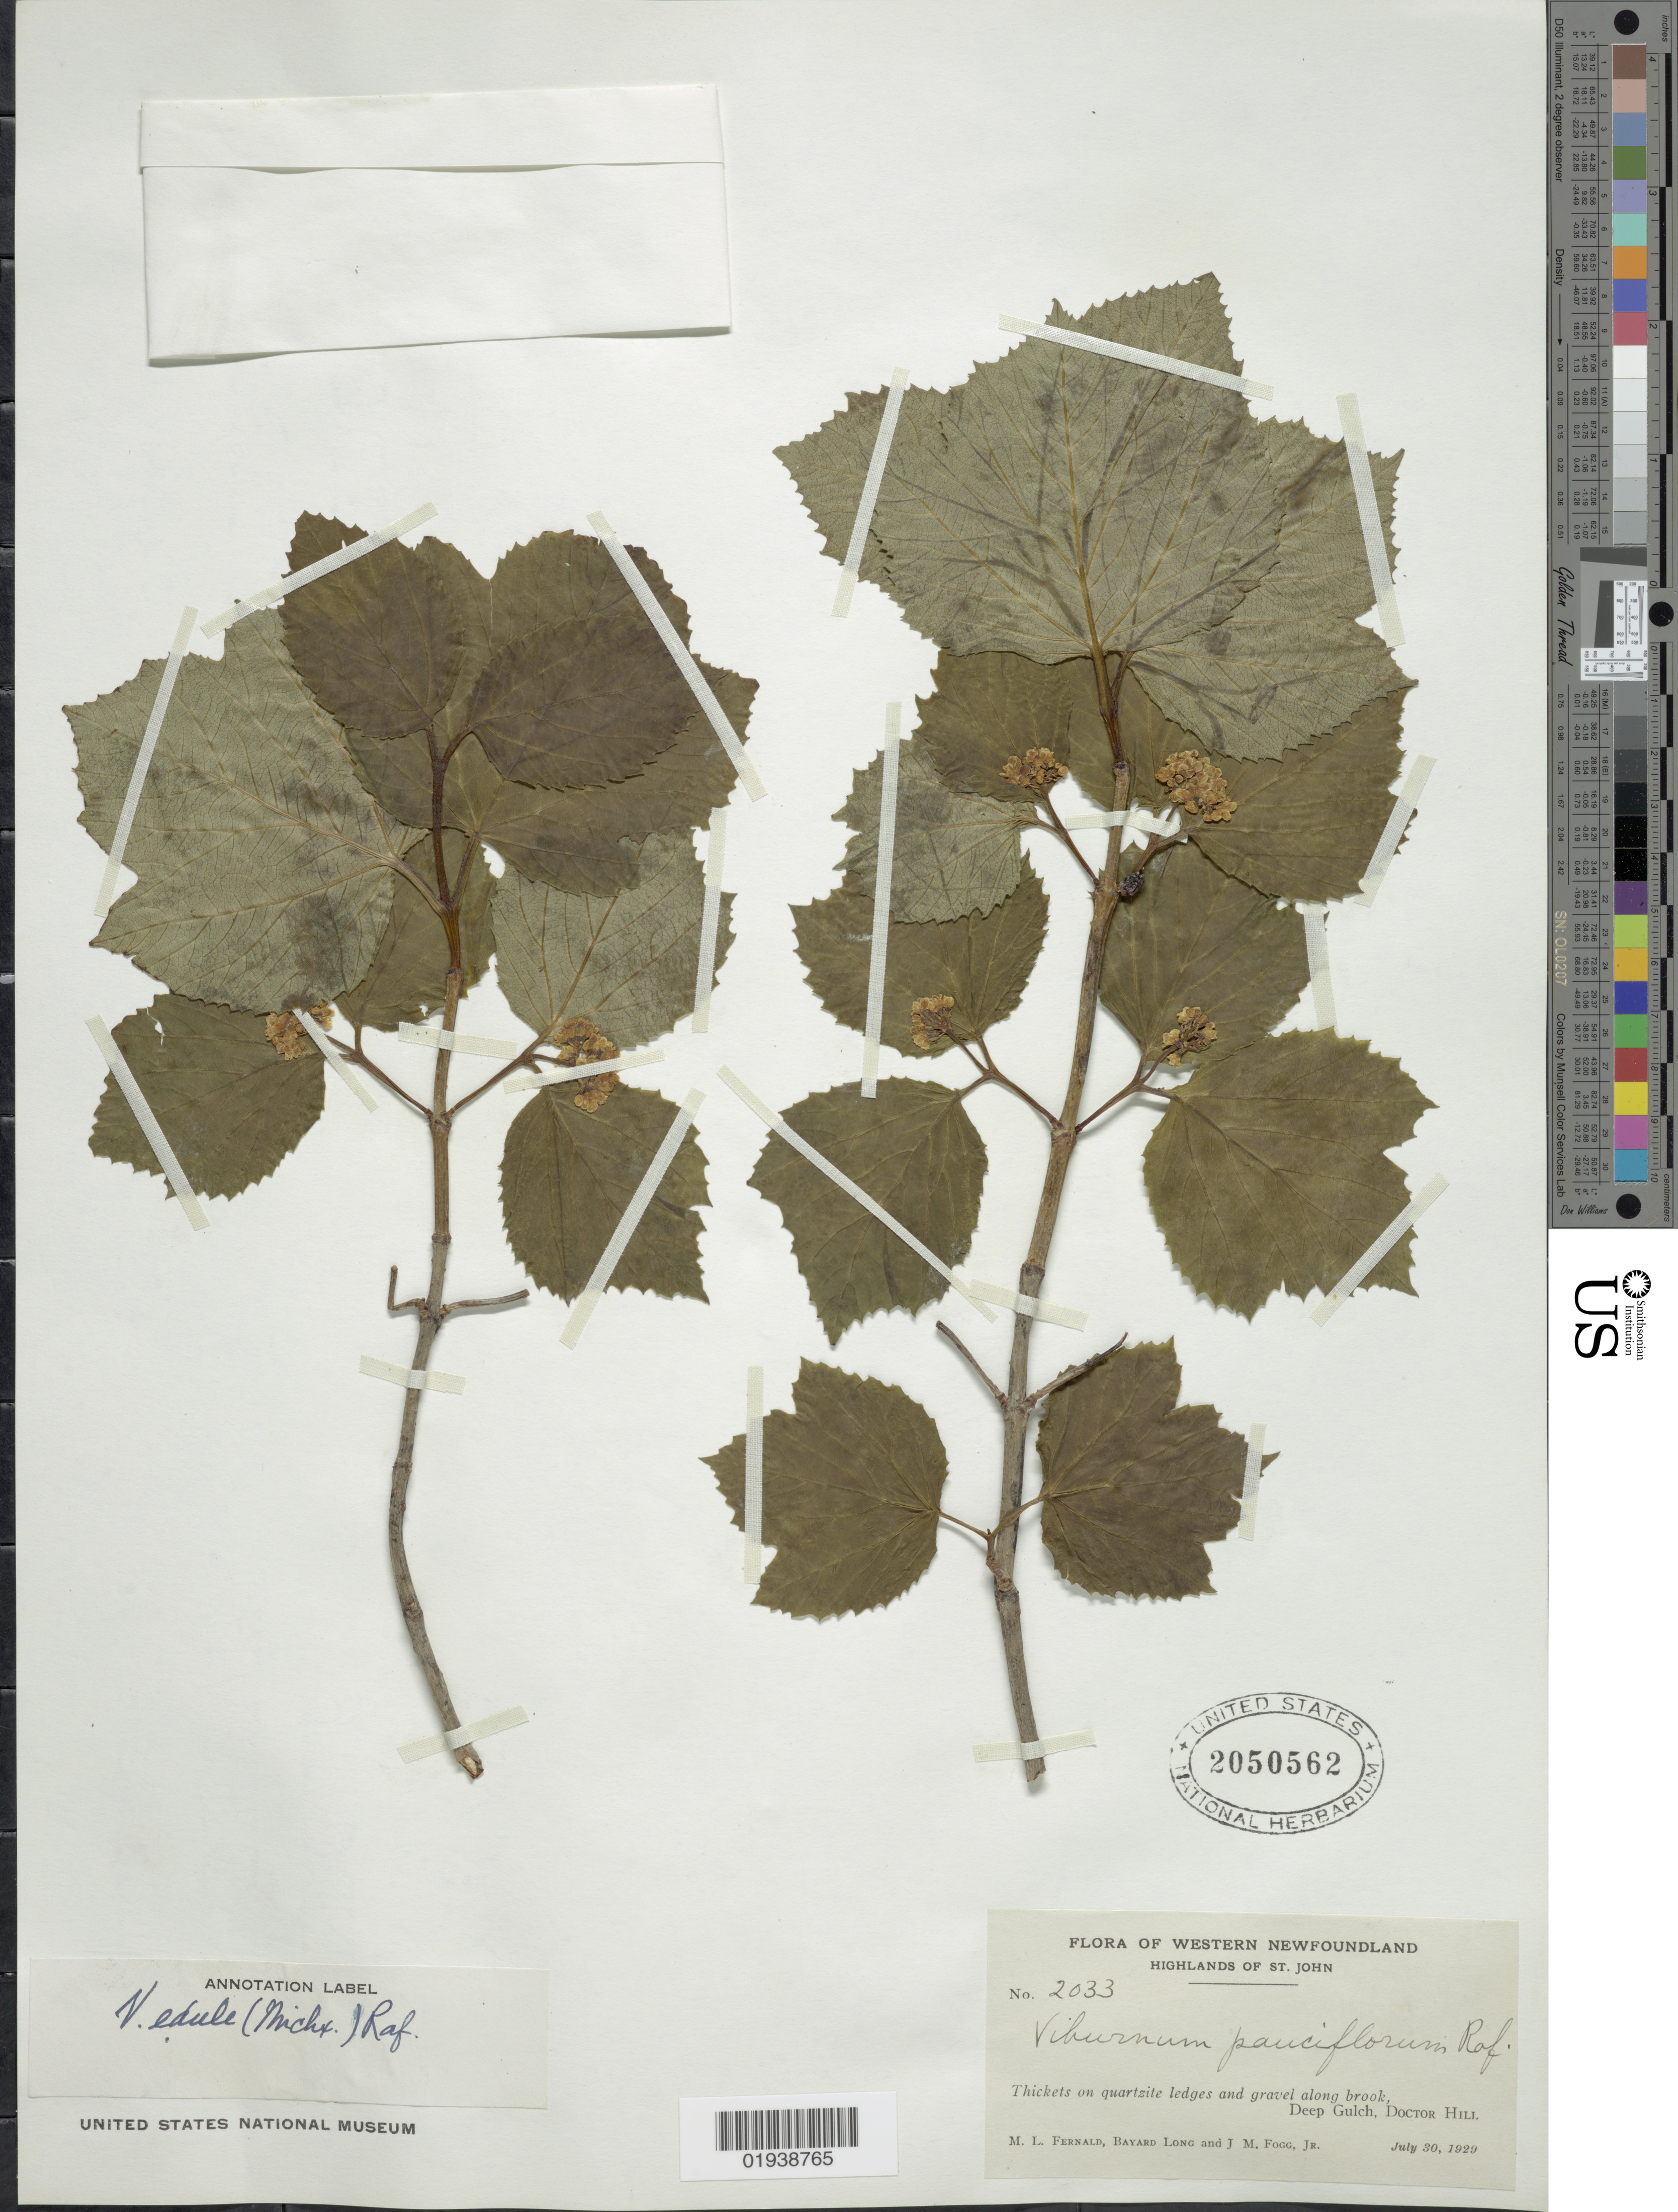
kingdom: Plantae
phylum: Tracheophyta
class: Magnoliopsida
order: Dipsacales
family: Viburnaceae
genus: Viburnum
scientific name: Viburnum edule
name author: (Michx.) Raf.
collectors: M. L. Fernald, B. Long & J. Fogg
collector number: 2033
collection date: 1929-07-30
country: Canada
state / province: Newfoundland and Labrador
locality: Western Newfoundland. Highlands of St. John. Thickets on quarzite ledges and gravel along brook, Deep Gulch, Doctor Hill.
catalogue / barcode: US 2050562